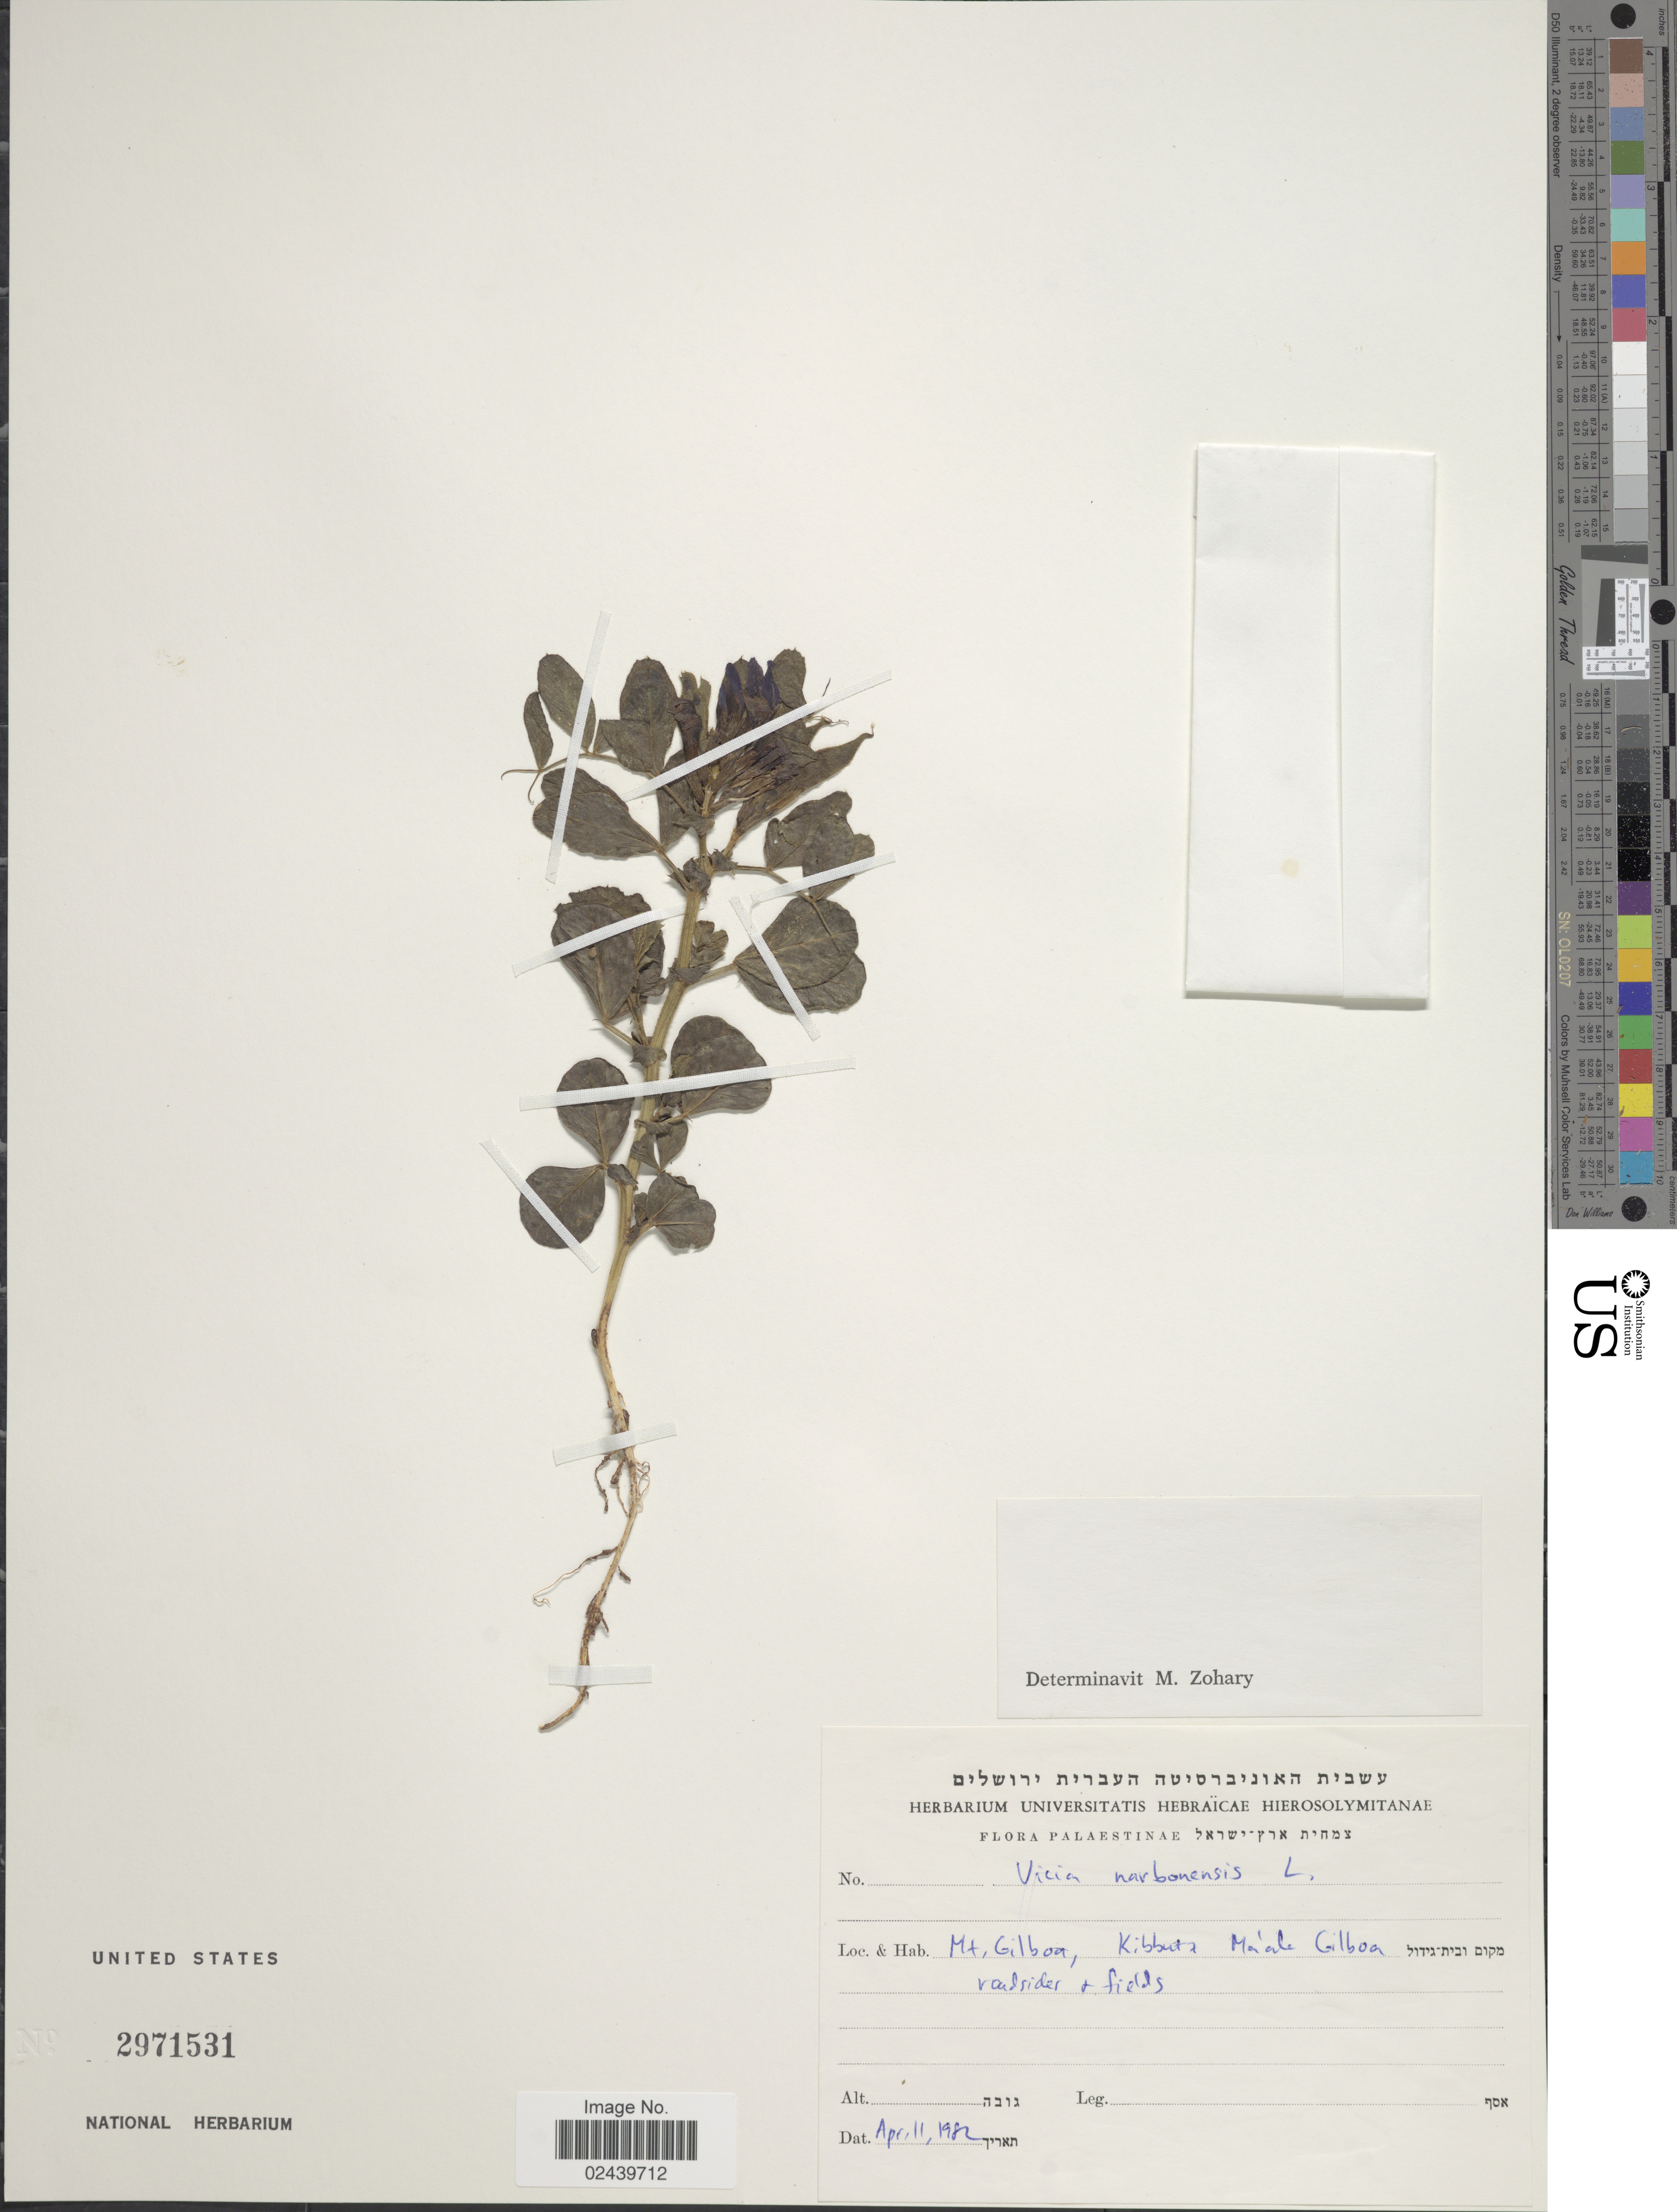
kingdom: Plantae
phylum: Tracheophyta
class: Magnoliopsida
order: Fabales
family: Fabaceae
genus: Vicia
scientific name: Vicia narbonensis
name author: L.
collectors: Herbarium Universitatis Hebraicae Hierosolymitanae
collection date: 1982-04-11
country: Israel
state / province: Northern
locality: Paleaestinae. Mt. Gilboa, Kibbutz Ma'ale Gilboa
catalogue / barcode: US 2971531